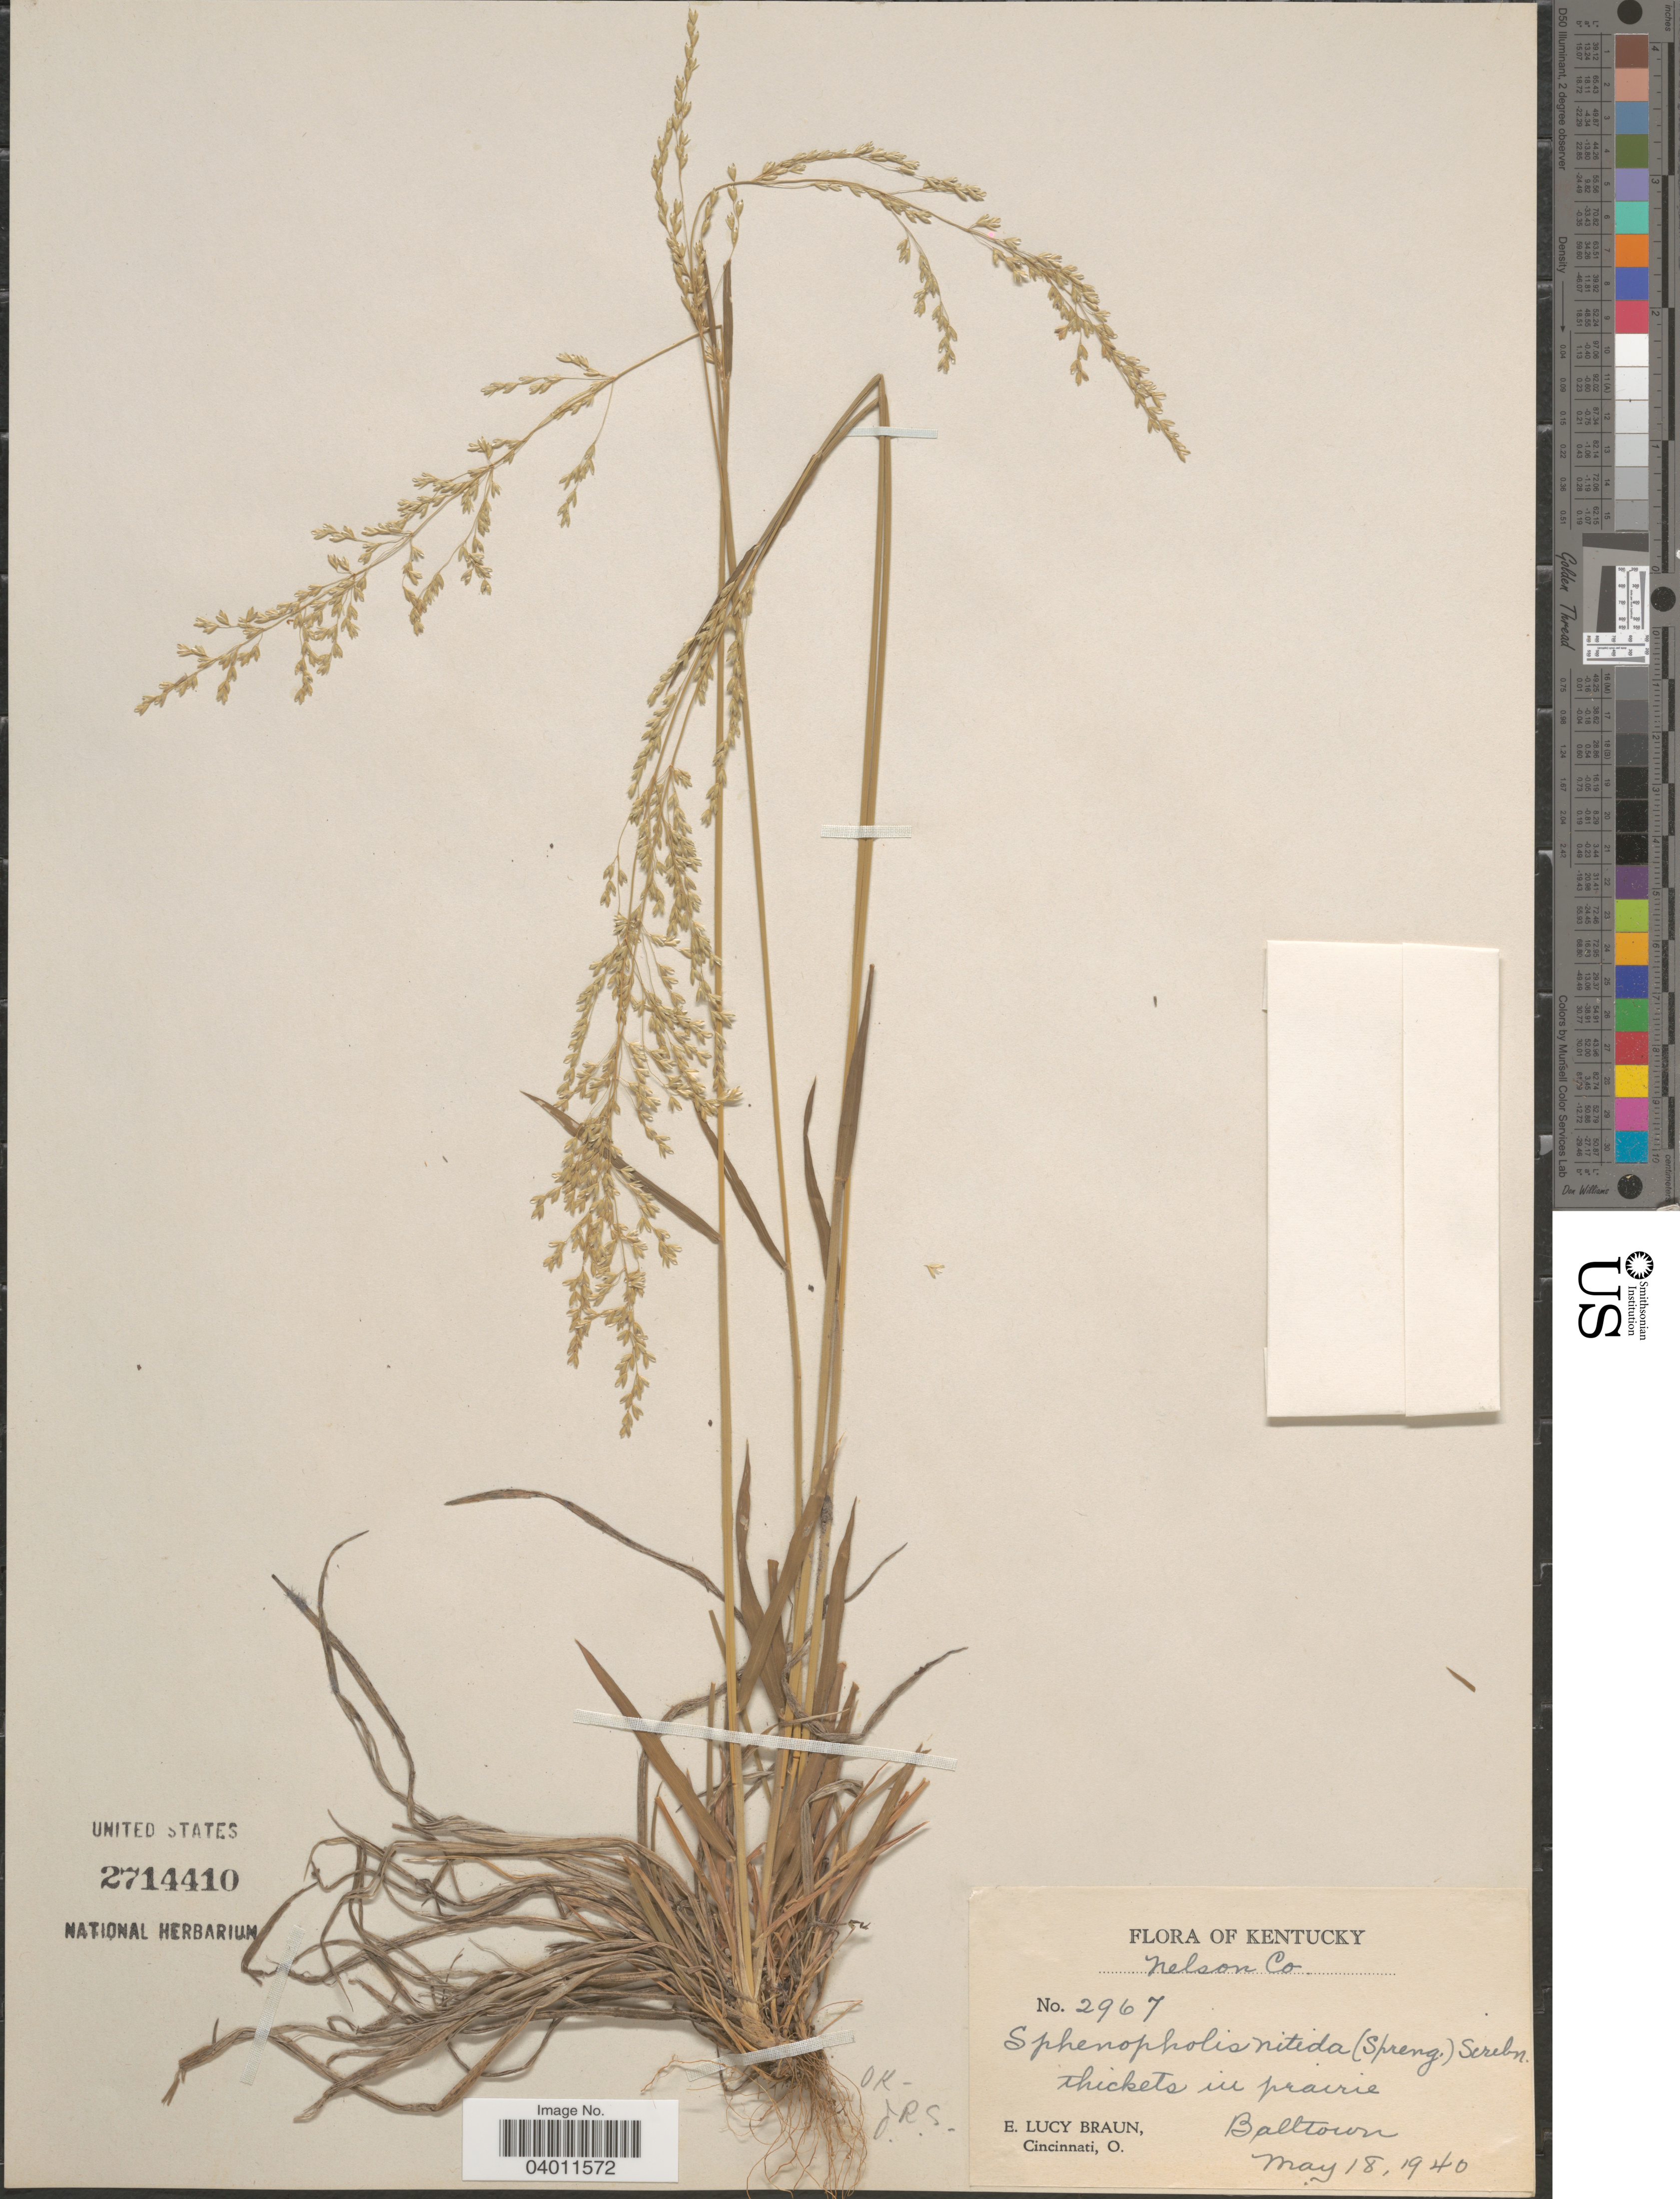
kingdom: Plantae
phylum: Tracheophyta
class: Liliopsida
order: Poales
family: Poaceae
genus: Sphenopholis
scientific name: Sphenopholis nitida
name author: (Biehler) Scribn.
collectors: E. L. Braun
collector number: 2967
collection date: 1940-05-18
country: United States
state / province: Kentucky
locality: Nelson Co. Balltown.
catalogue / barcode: US 2714410